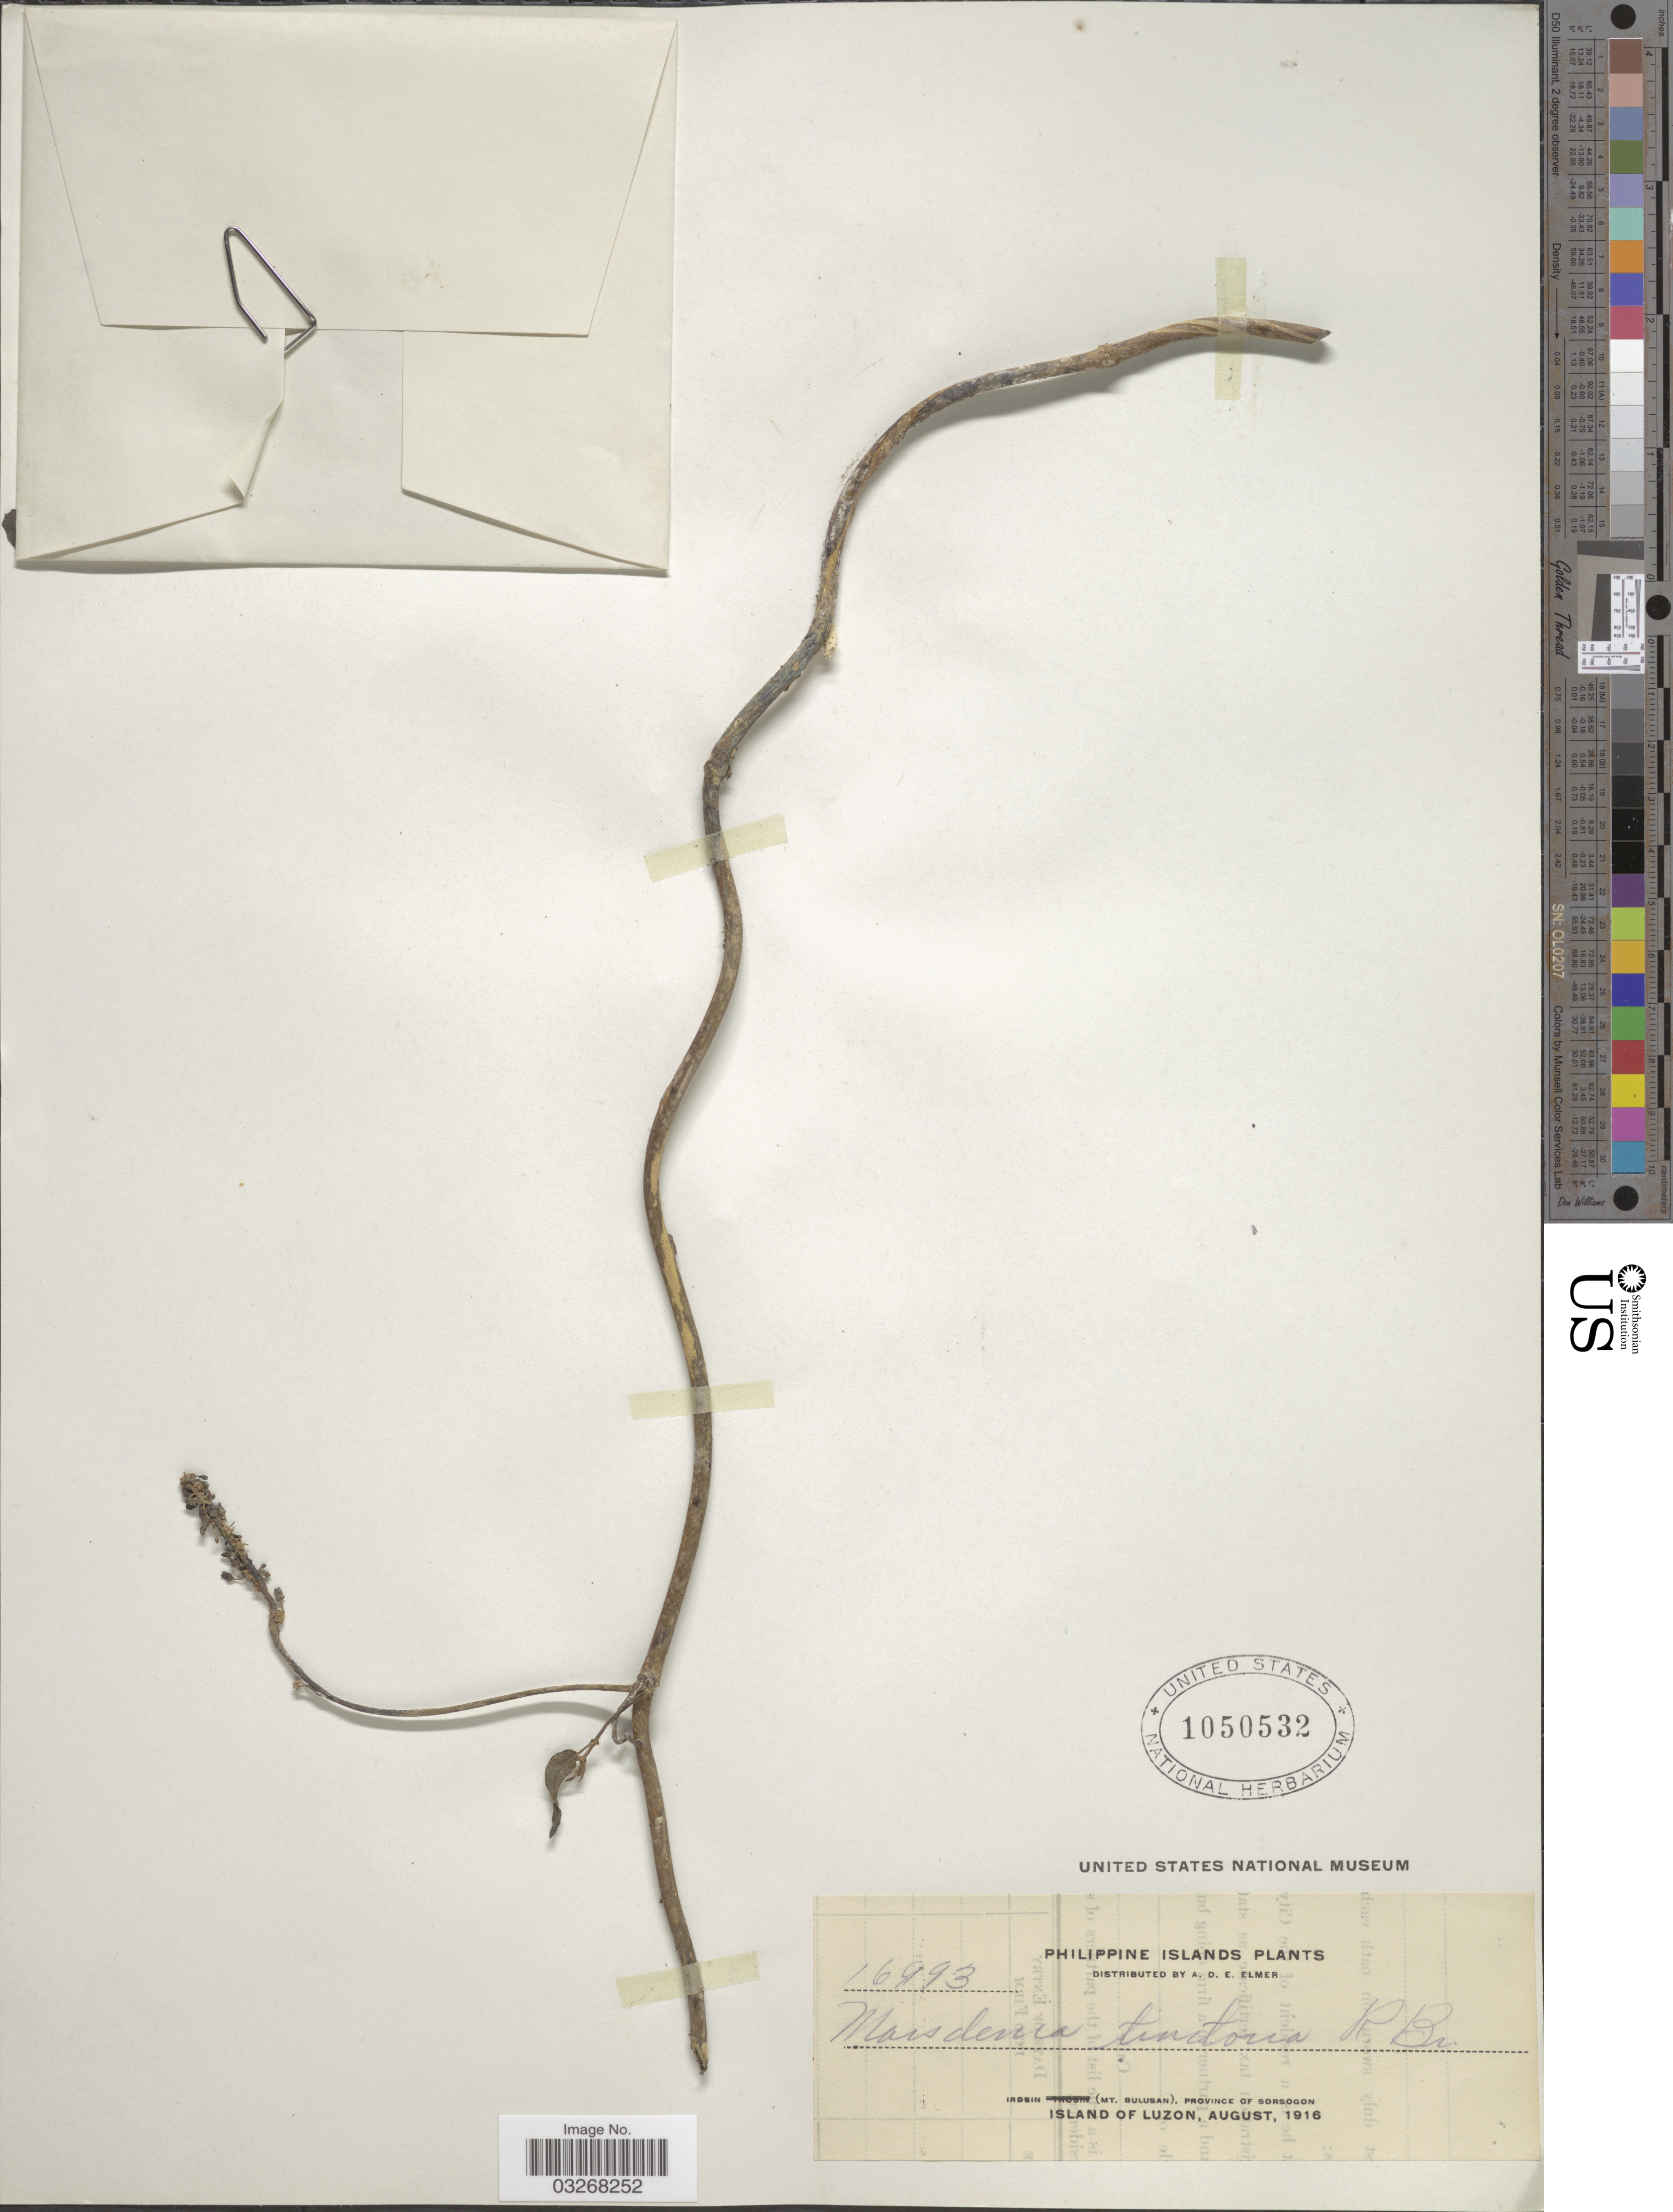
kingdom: Plantae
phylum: Tracheophyta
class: Magnoliopsida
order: Gentianales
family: Apocynaceae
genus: Marsdenia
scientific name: Marsdenia tinctoria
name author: (Roxb.) R. Br.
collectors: A. D. E. Elmer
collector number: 16993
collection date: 1916-08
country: Philippines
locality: Irosin (Mt. Bulusan), Province of Sorsogon. Island of Luzon.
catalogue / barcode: US 1050532